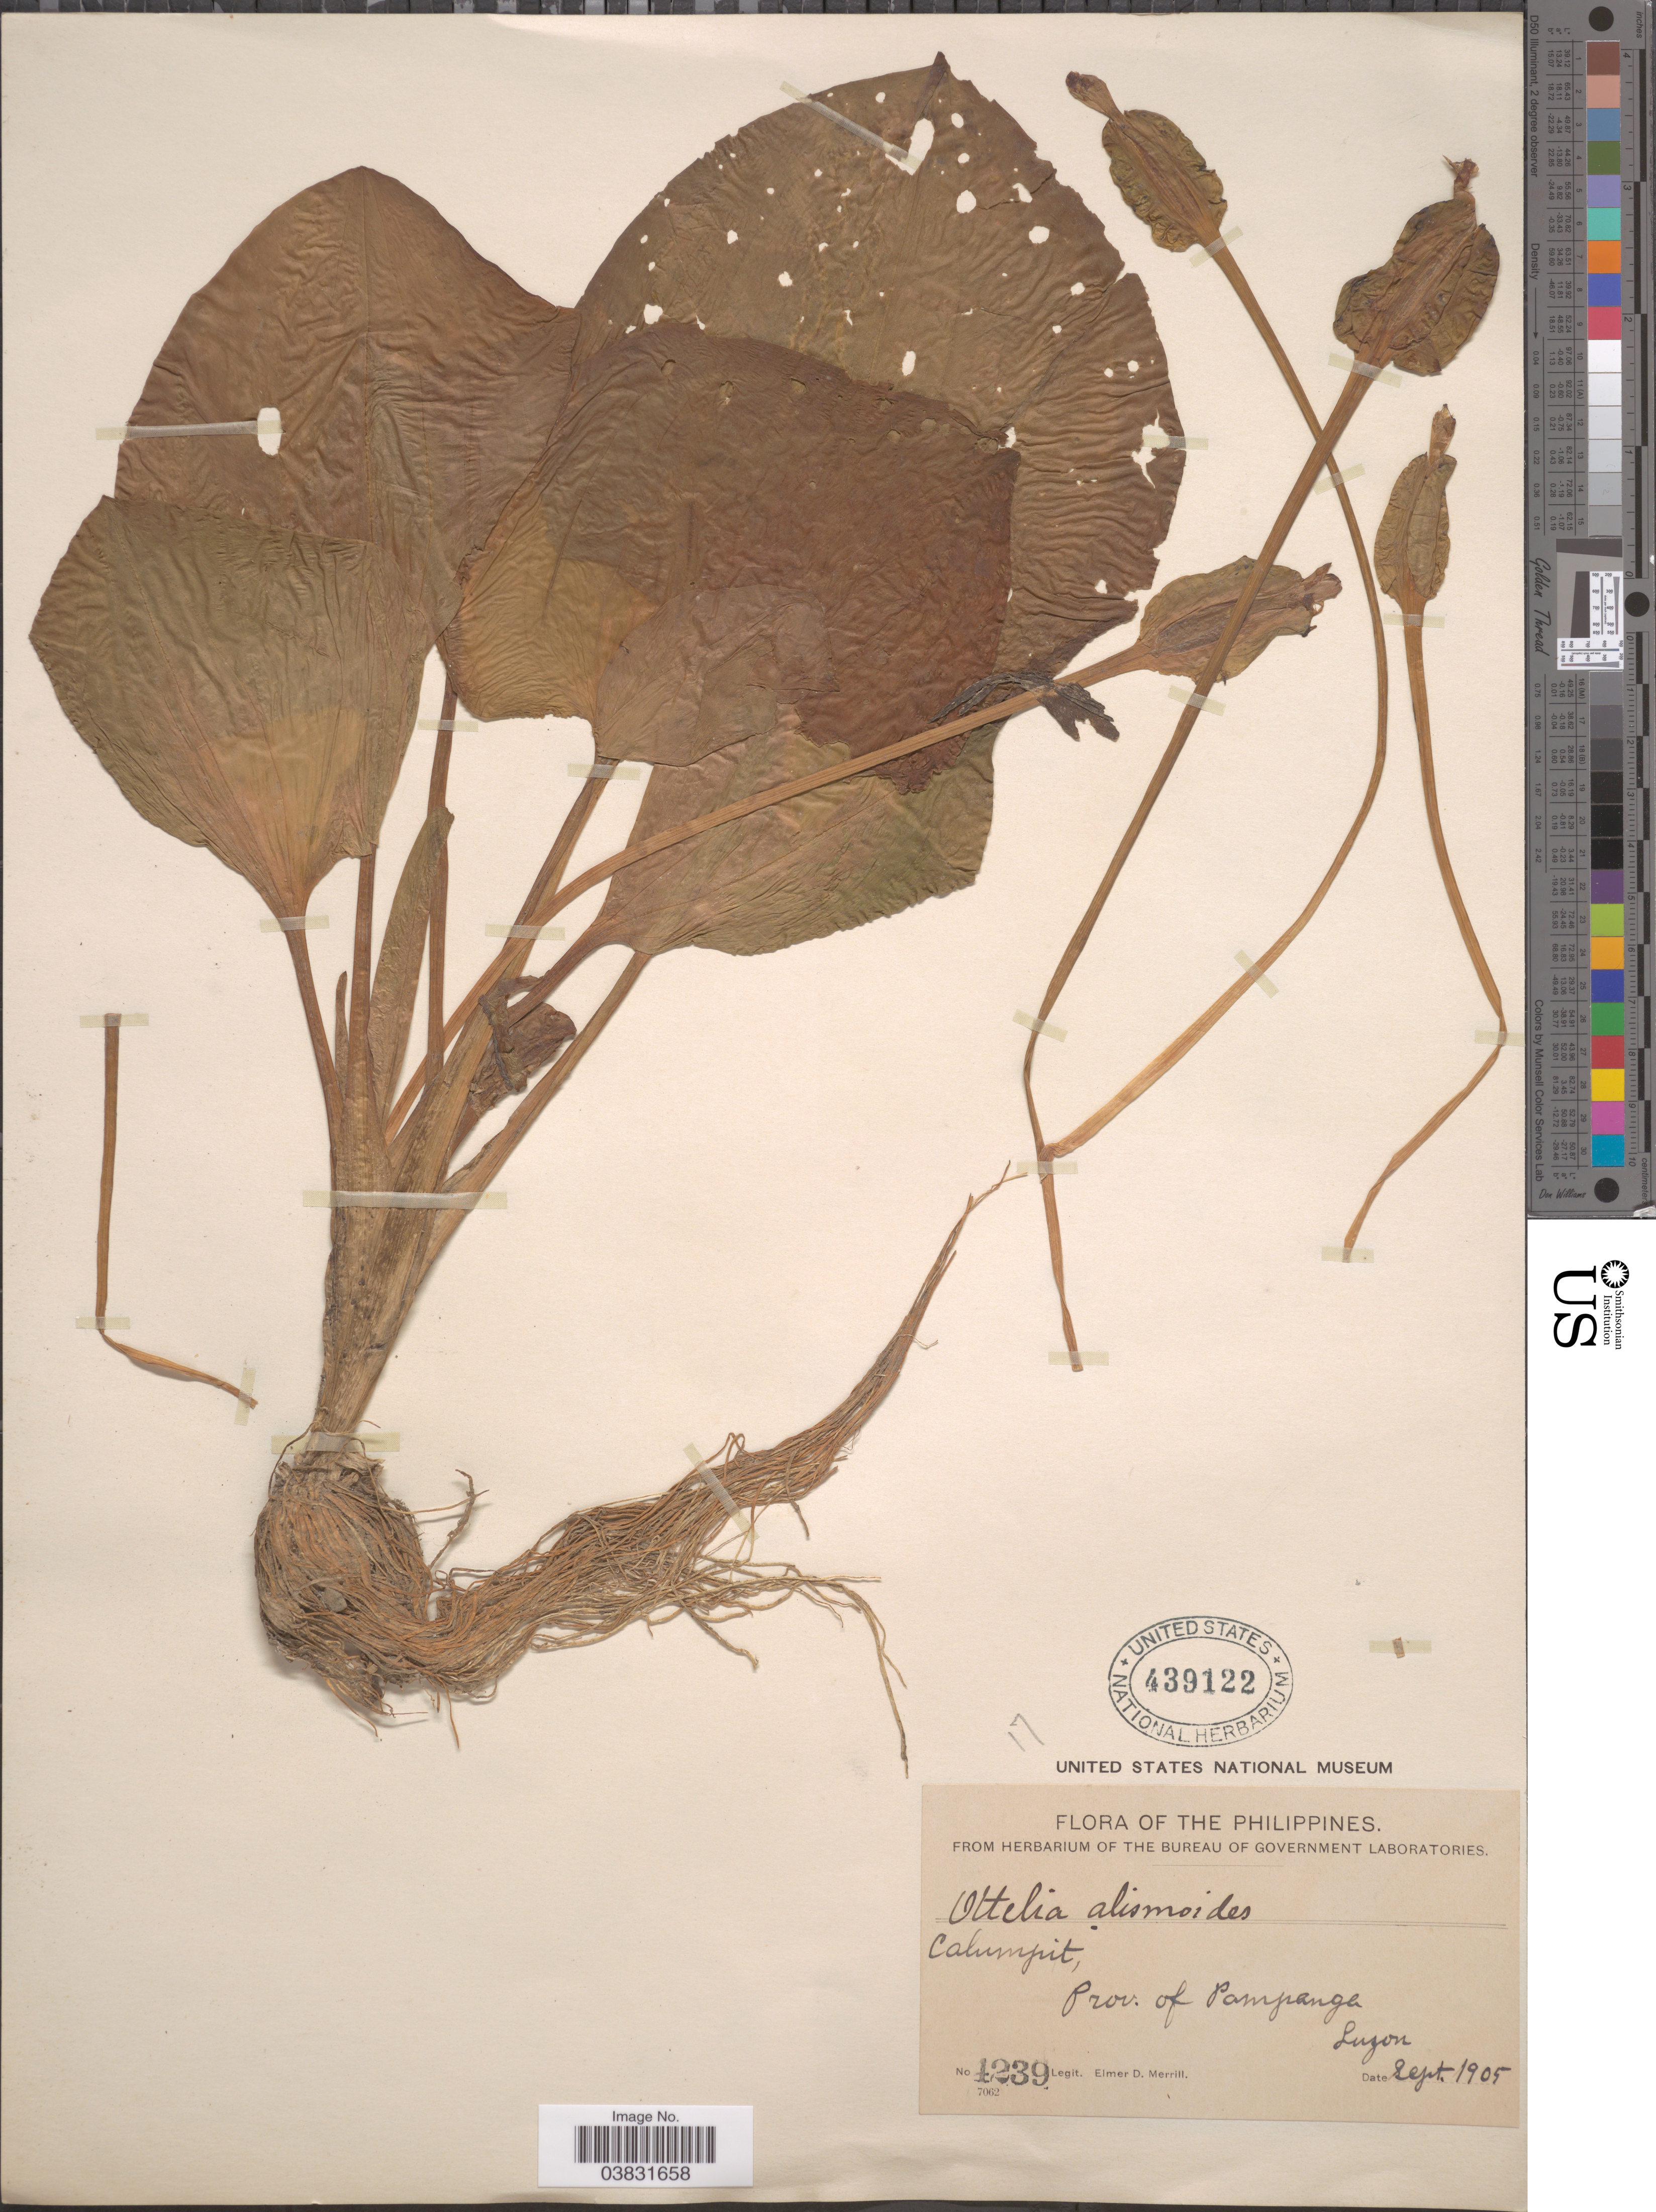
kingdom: Plantae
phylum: Tracheophyta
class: Liliopsida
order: Alismatales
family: Hydrocharitaceae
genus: Ottelia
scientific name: Ottelia alismoides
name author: Pers.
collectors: E. D. Merrill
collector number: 1239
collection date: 1905-09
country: Philippines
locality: Calumpit, Prov. of Pampanga. Luzon.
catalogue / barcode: US 439122